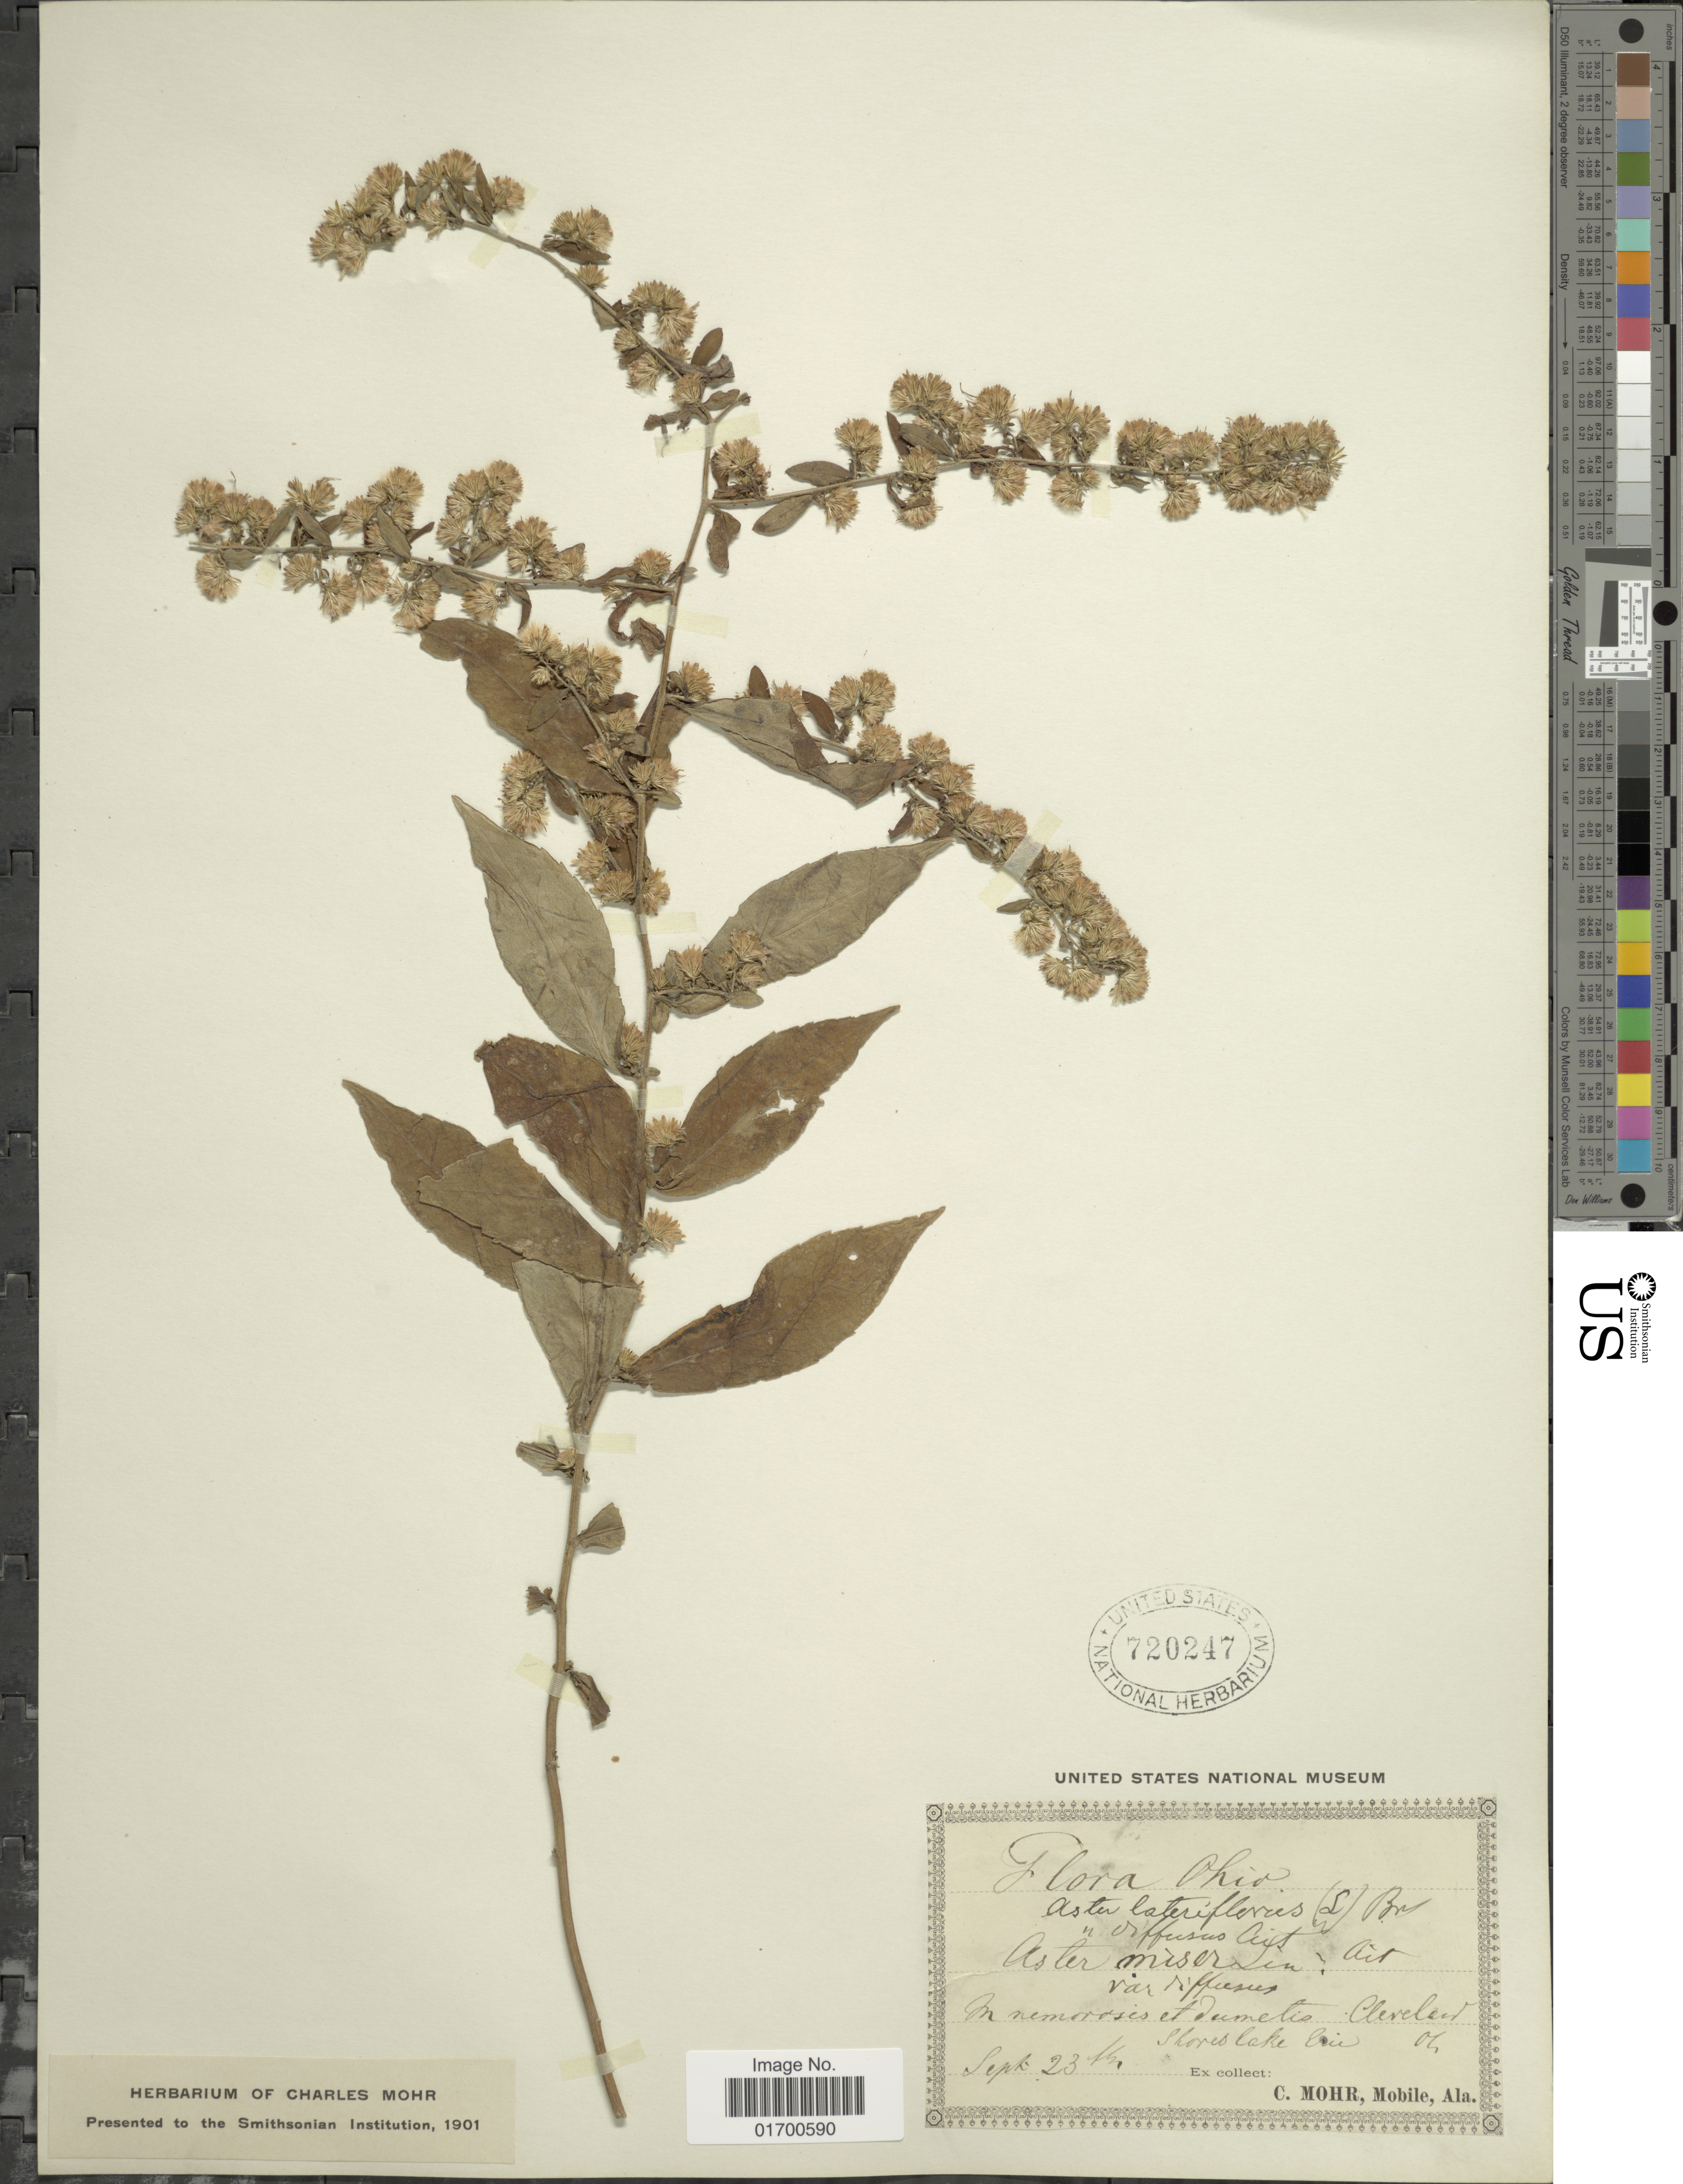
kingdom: Plantae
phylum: Tracheophyta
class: Magnoliopsida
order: Asterales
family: Asteraceae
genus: Symphyotrichum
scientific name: Symphyotrichum lateriflorum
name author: (L.) Á. Löve & D. Löve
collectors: C. T. Mohr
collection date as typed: Transcribed d/m/y: /9/23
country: United States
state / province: Ohio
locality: Shores of lake Erie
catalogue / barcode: US 720247